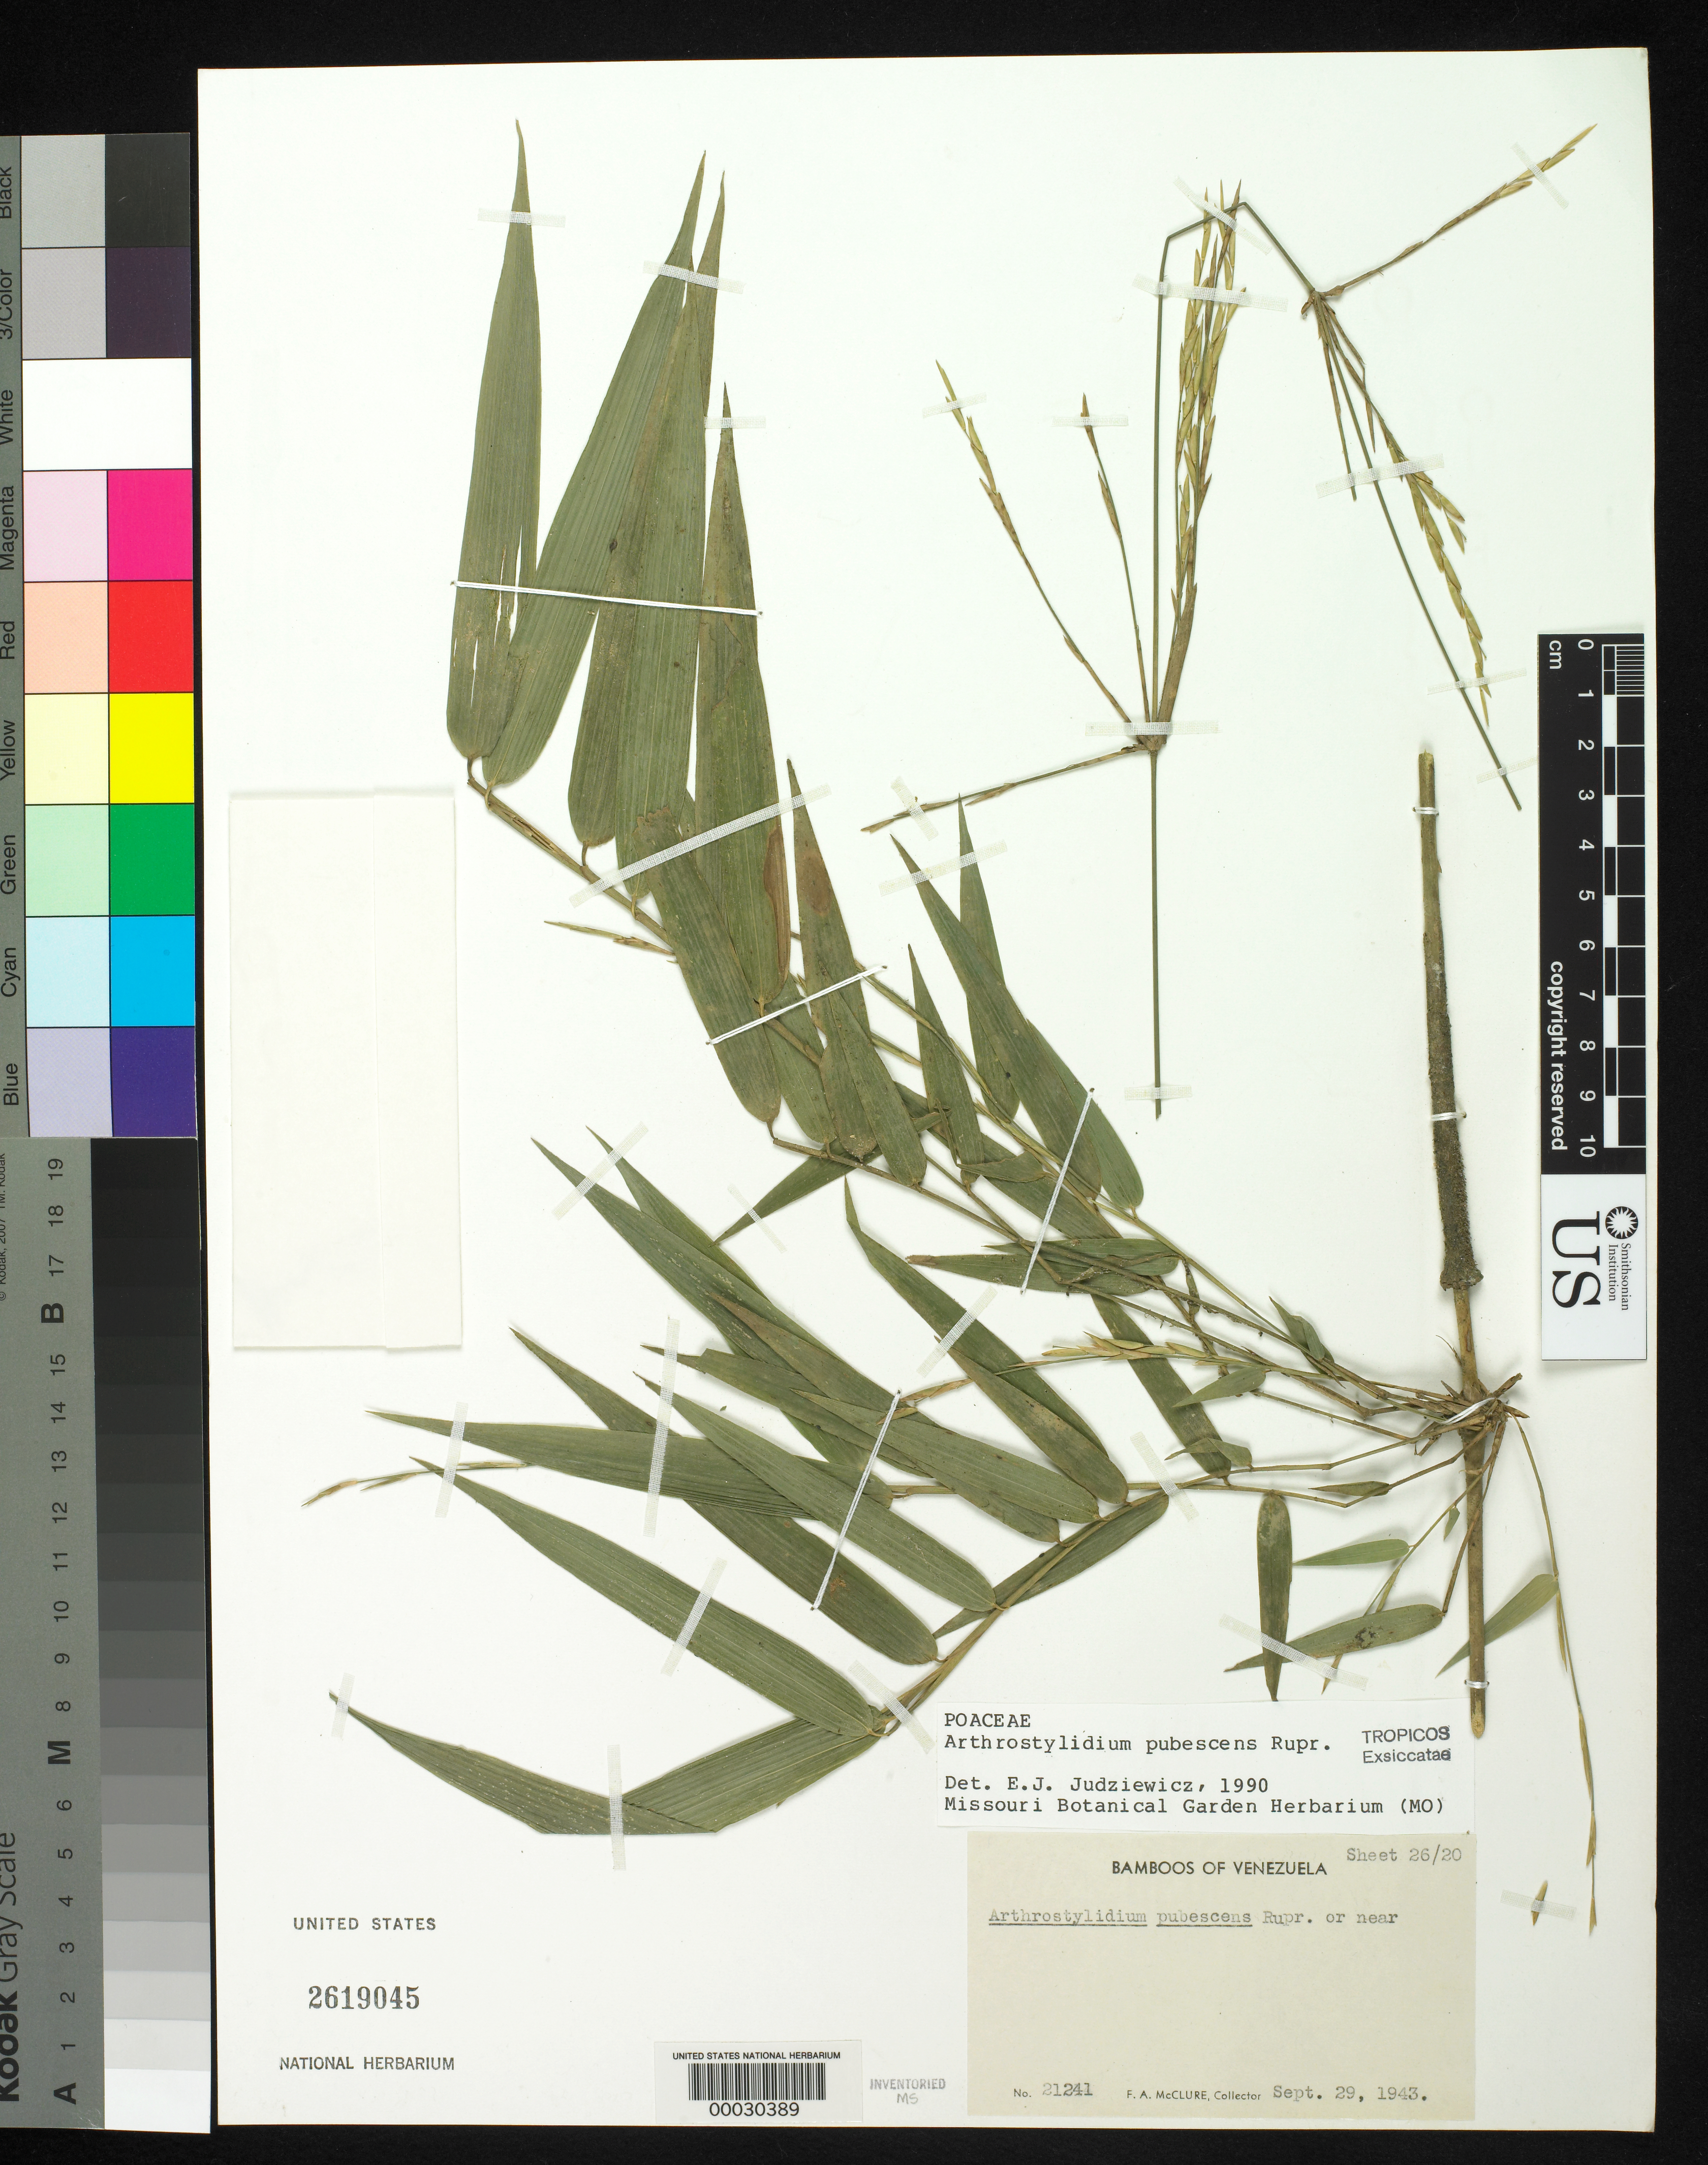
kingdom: Plantae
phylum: Tracheophyta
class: Liliopsida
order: Poales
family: Poaceae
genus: Arthrostylidium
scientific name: Arthrostylidium pubescens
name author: Rupr.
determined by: Judziewicz, E. J.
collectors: F. A. McClure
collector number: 21241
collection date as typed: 29 Sep 1943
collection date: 1943-09-29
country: Venezuela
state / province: Distrito Federal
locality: El junquito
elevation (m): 1200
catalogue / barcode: US 2619045